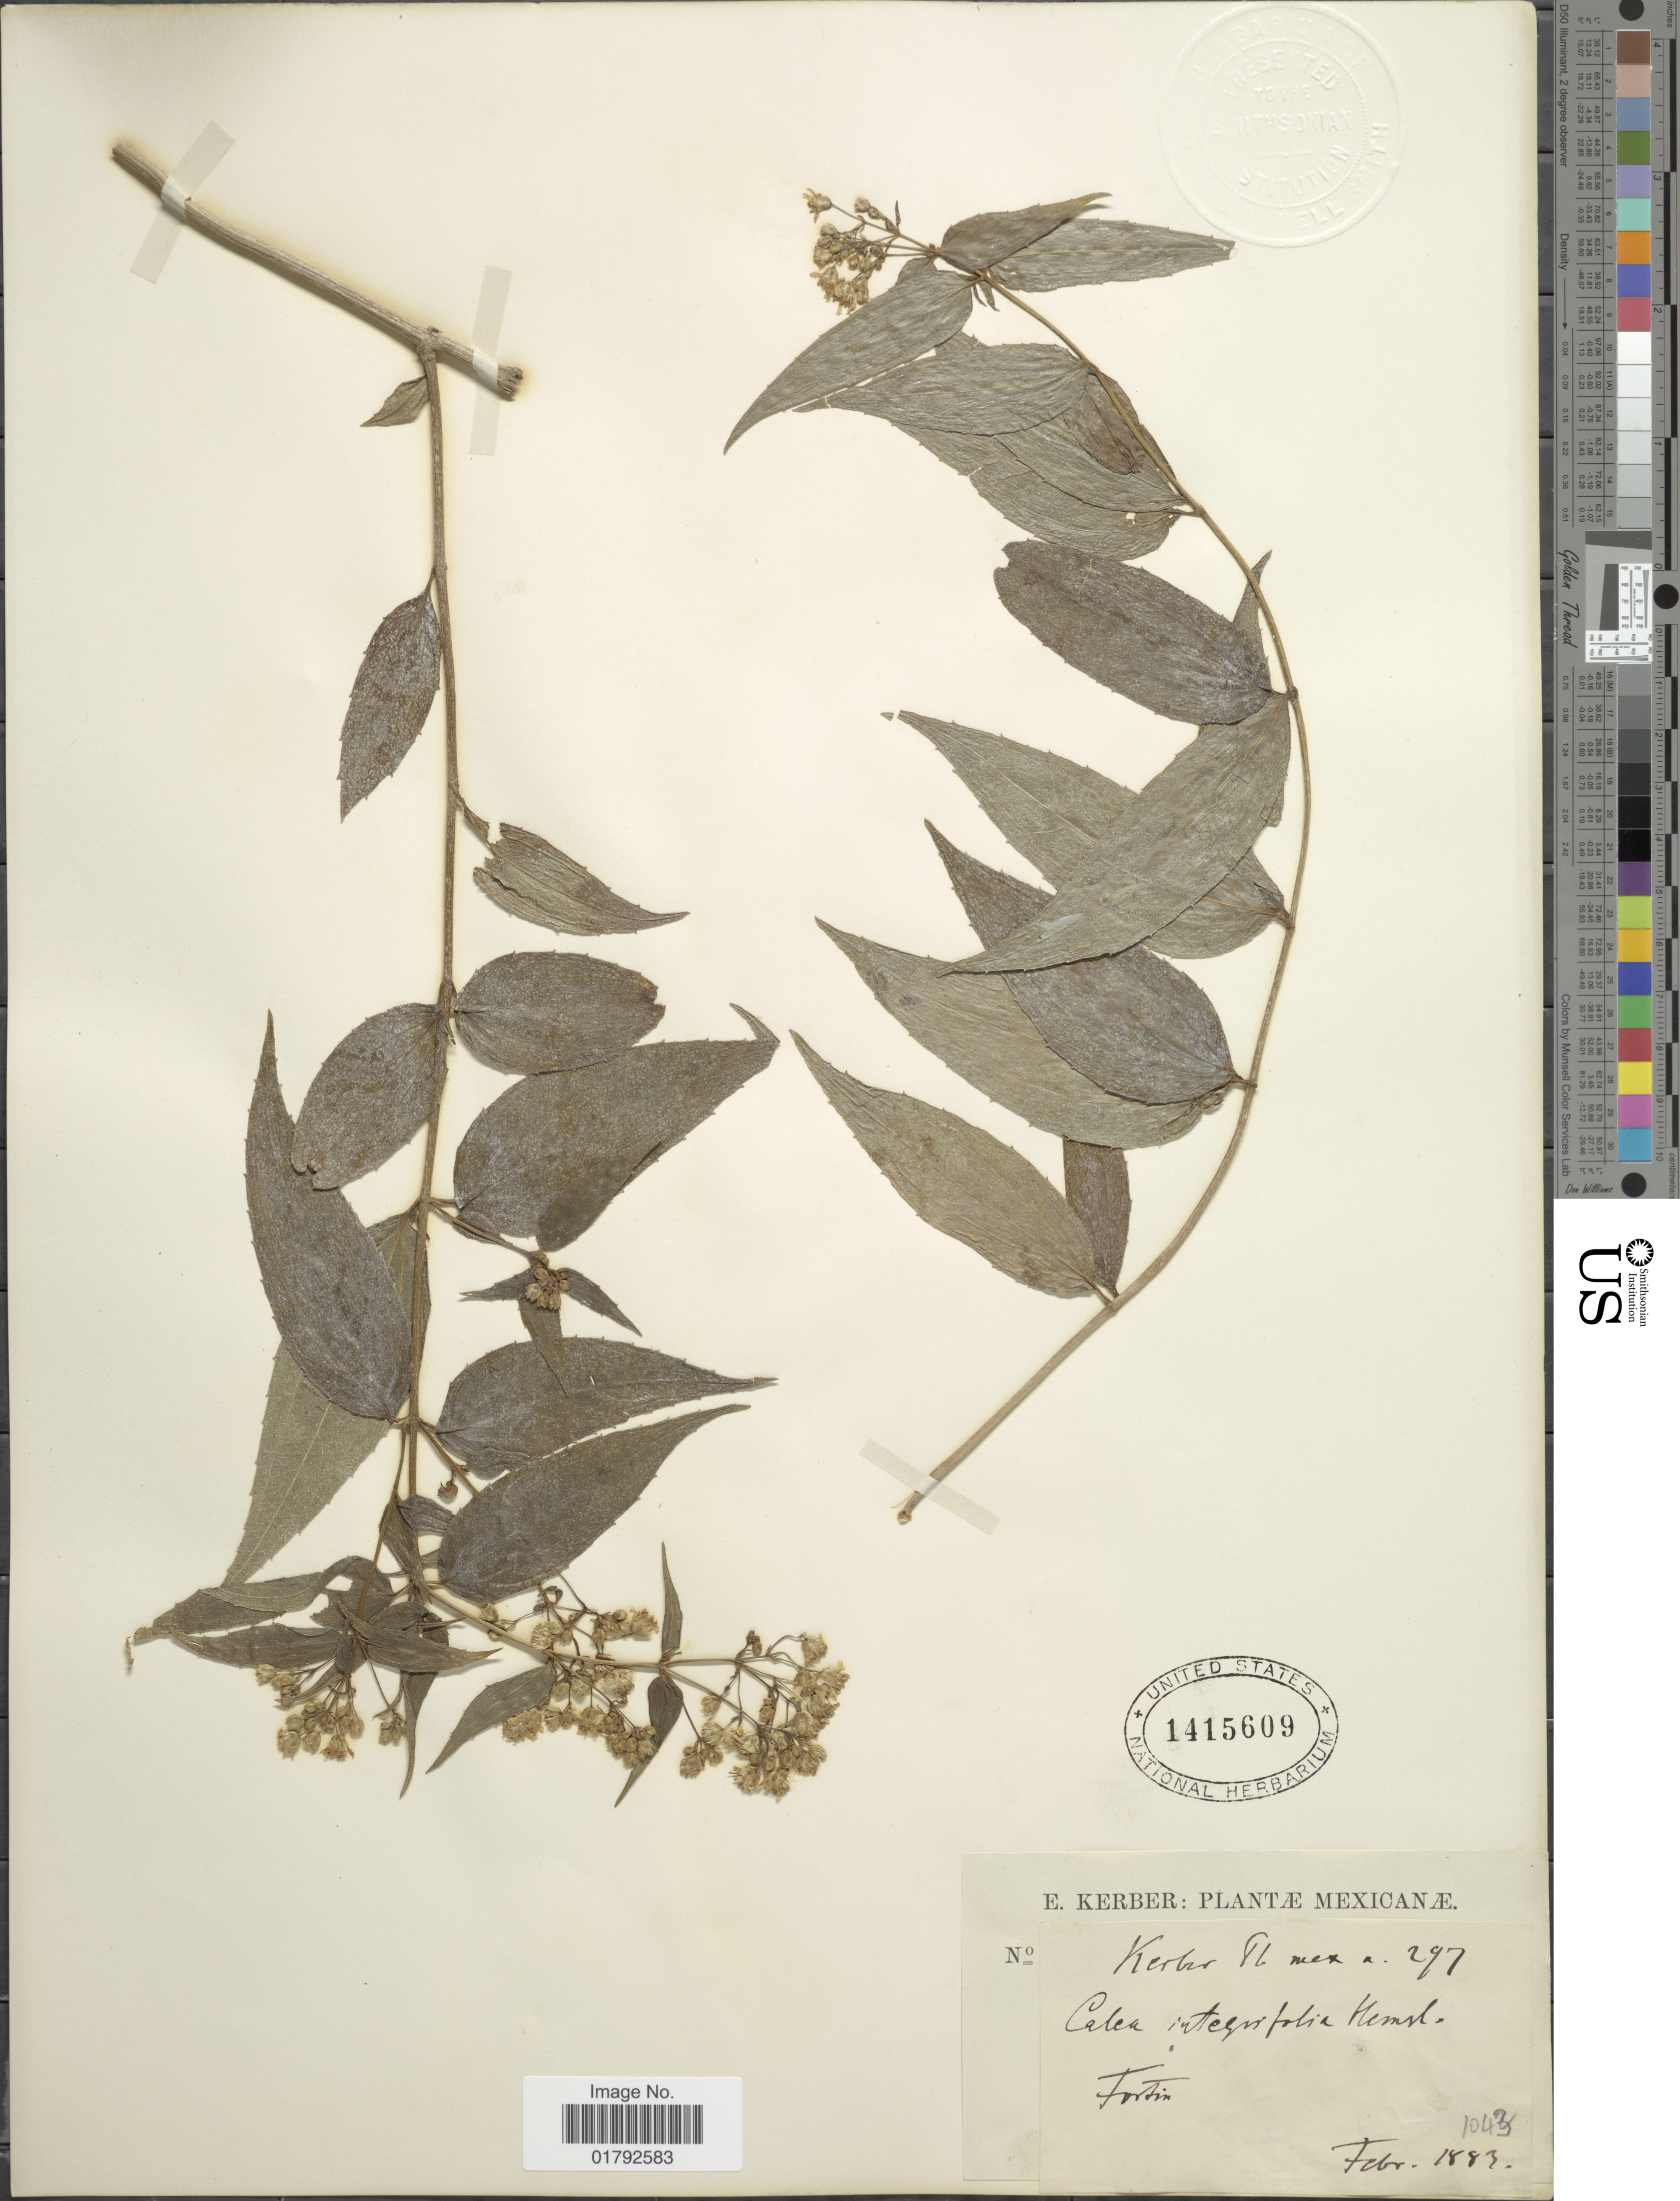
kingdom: Plantae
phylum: Tracheophyta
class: Magnoliopsida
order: Asterales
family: Asteraceae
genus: Alloispermum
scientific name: Alloispermum integrifolium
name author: (DC.) H. Rob.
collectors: E. Kerber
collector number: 297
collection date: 1883-02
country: Mexico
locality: Fortin.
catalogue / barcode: US 1415609